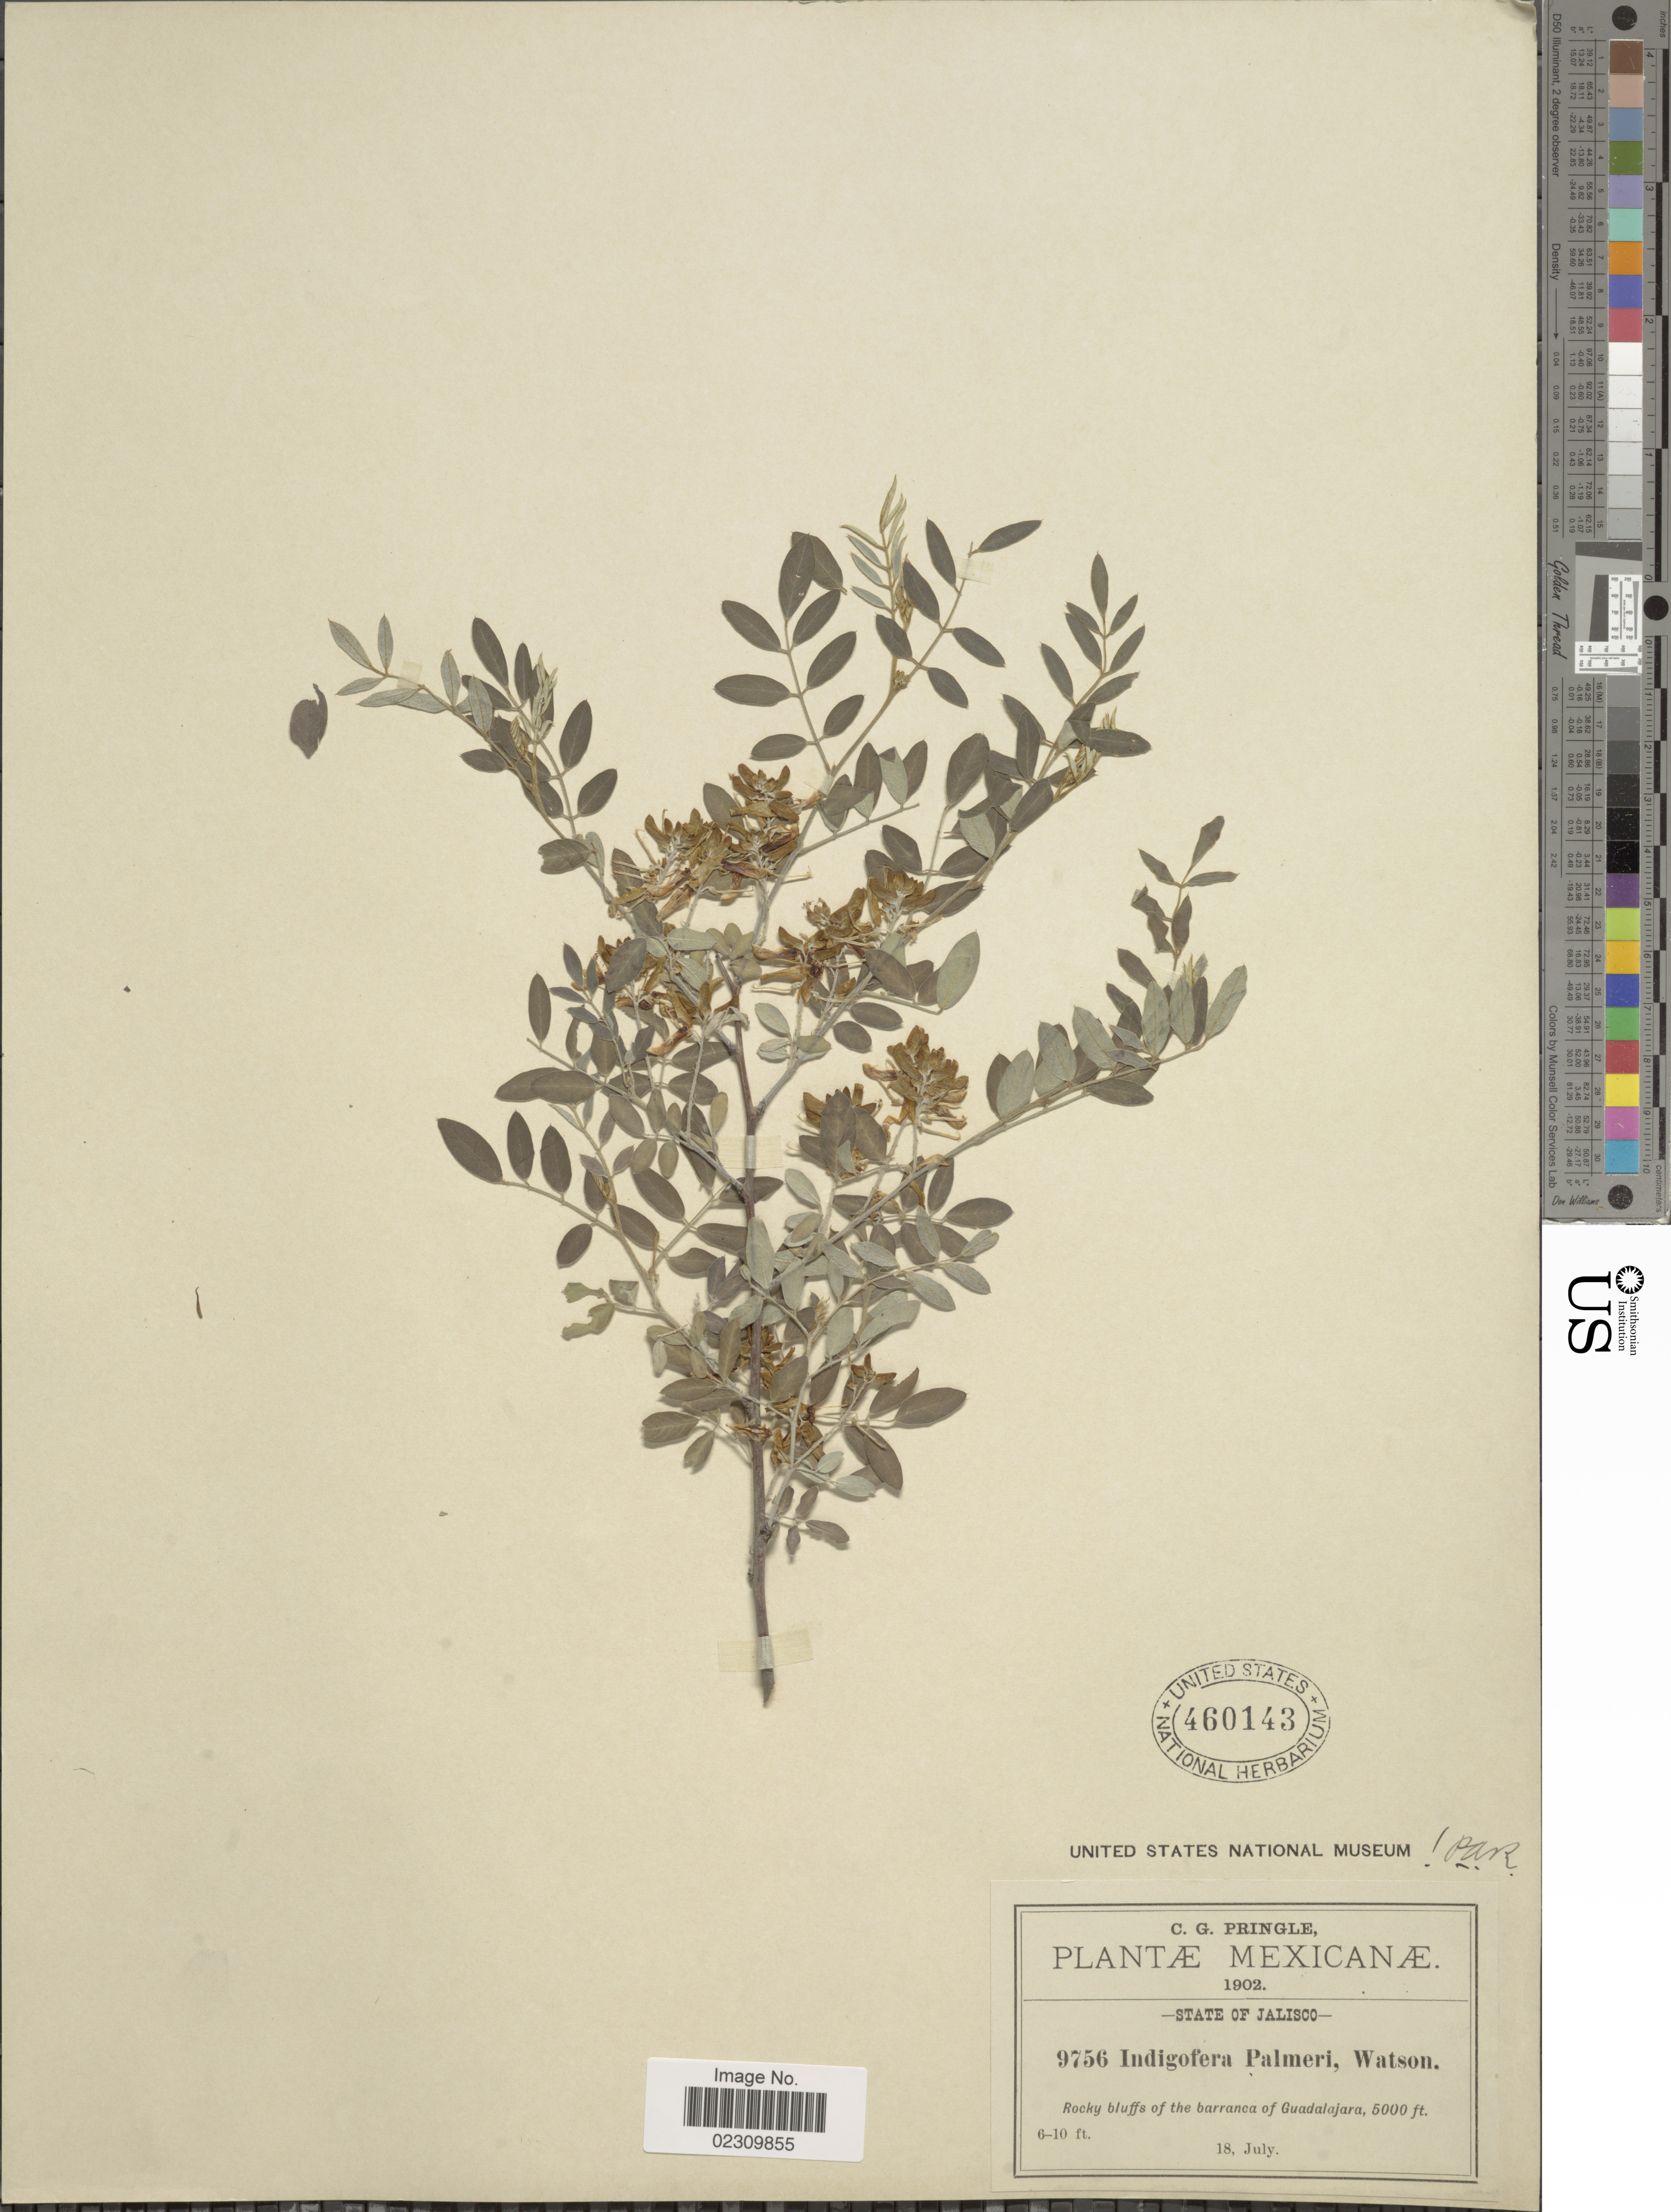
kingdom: Plantae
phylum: Tracheophyta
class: Magnoliopsida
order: Fabales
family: Fabaceae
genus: Indigofera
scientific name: Indigofera palmeri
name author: S. Watson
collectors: C. G. Pringle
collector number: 9756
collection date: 1902-08-17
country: Mexico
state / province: Jalisco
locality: Rocky bluffs of the barrancas of Guadalajara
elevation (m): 1524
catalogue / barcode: US 460143